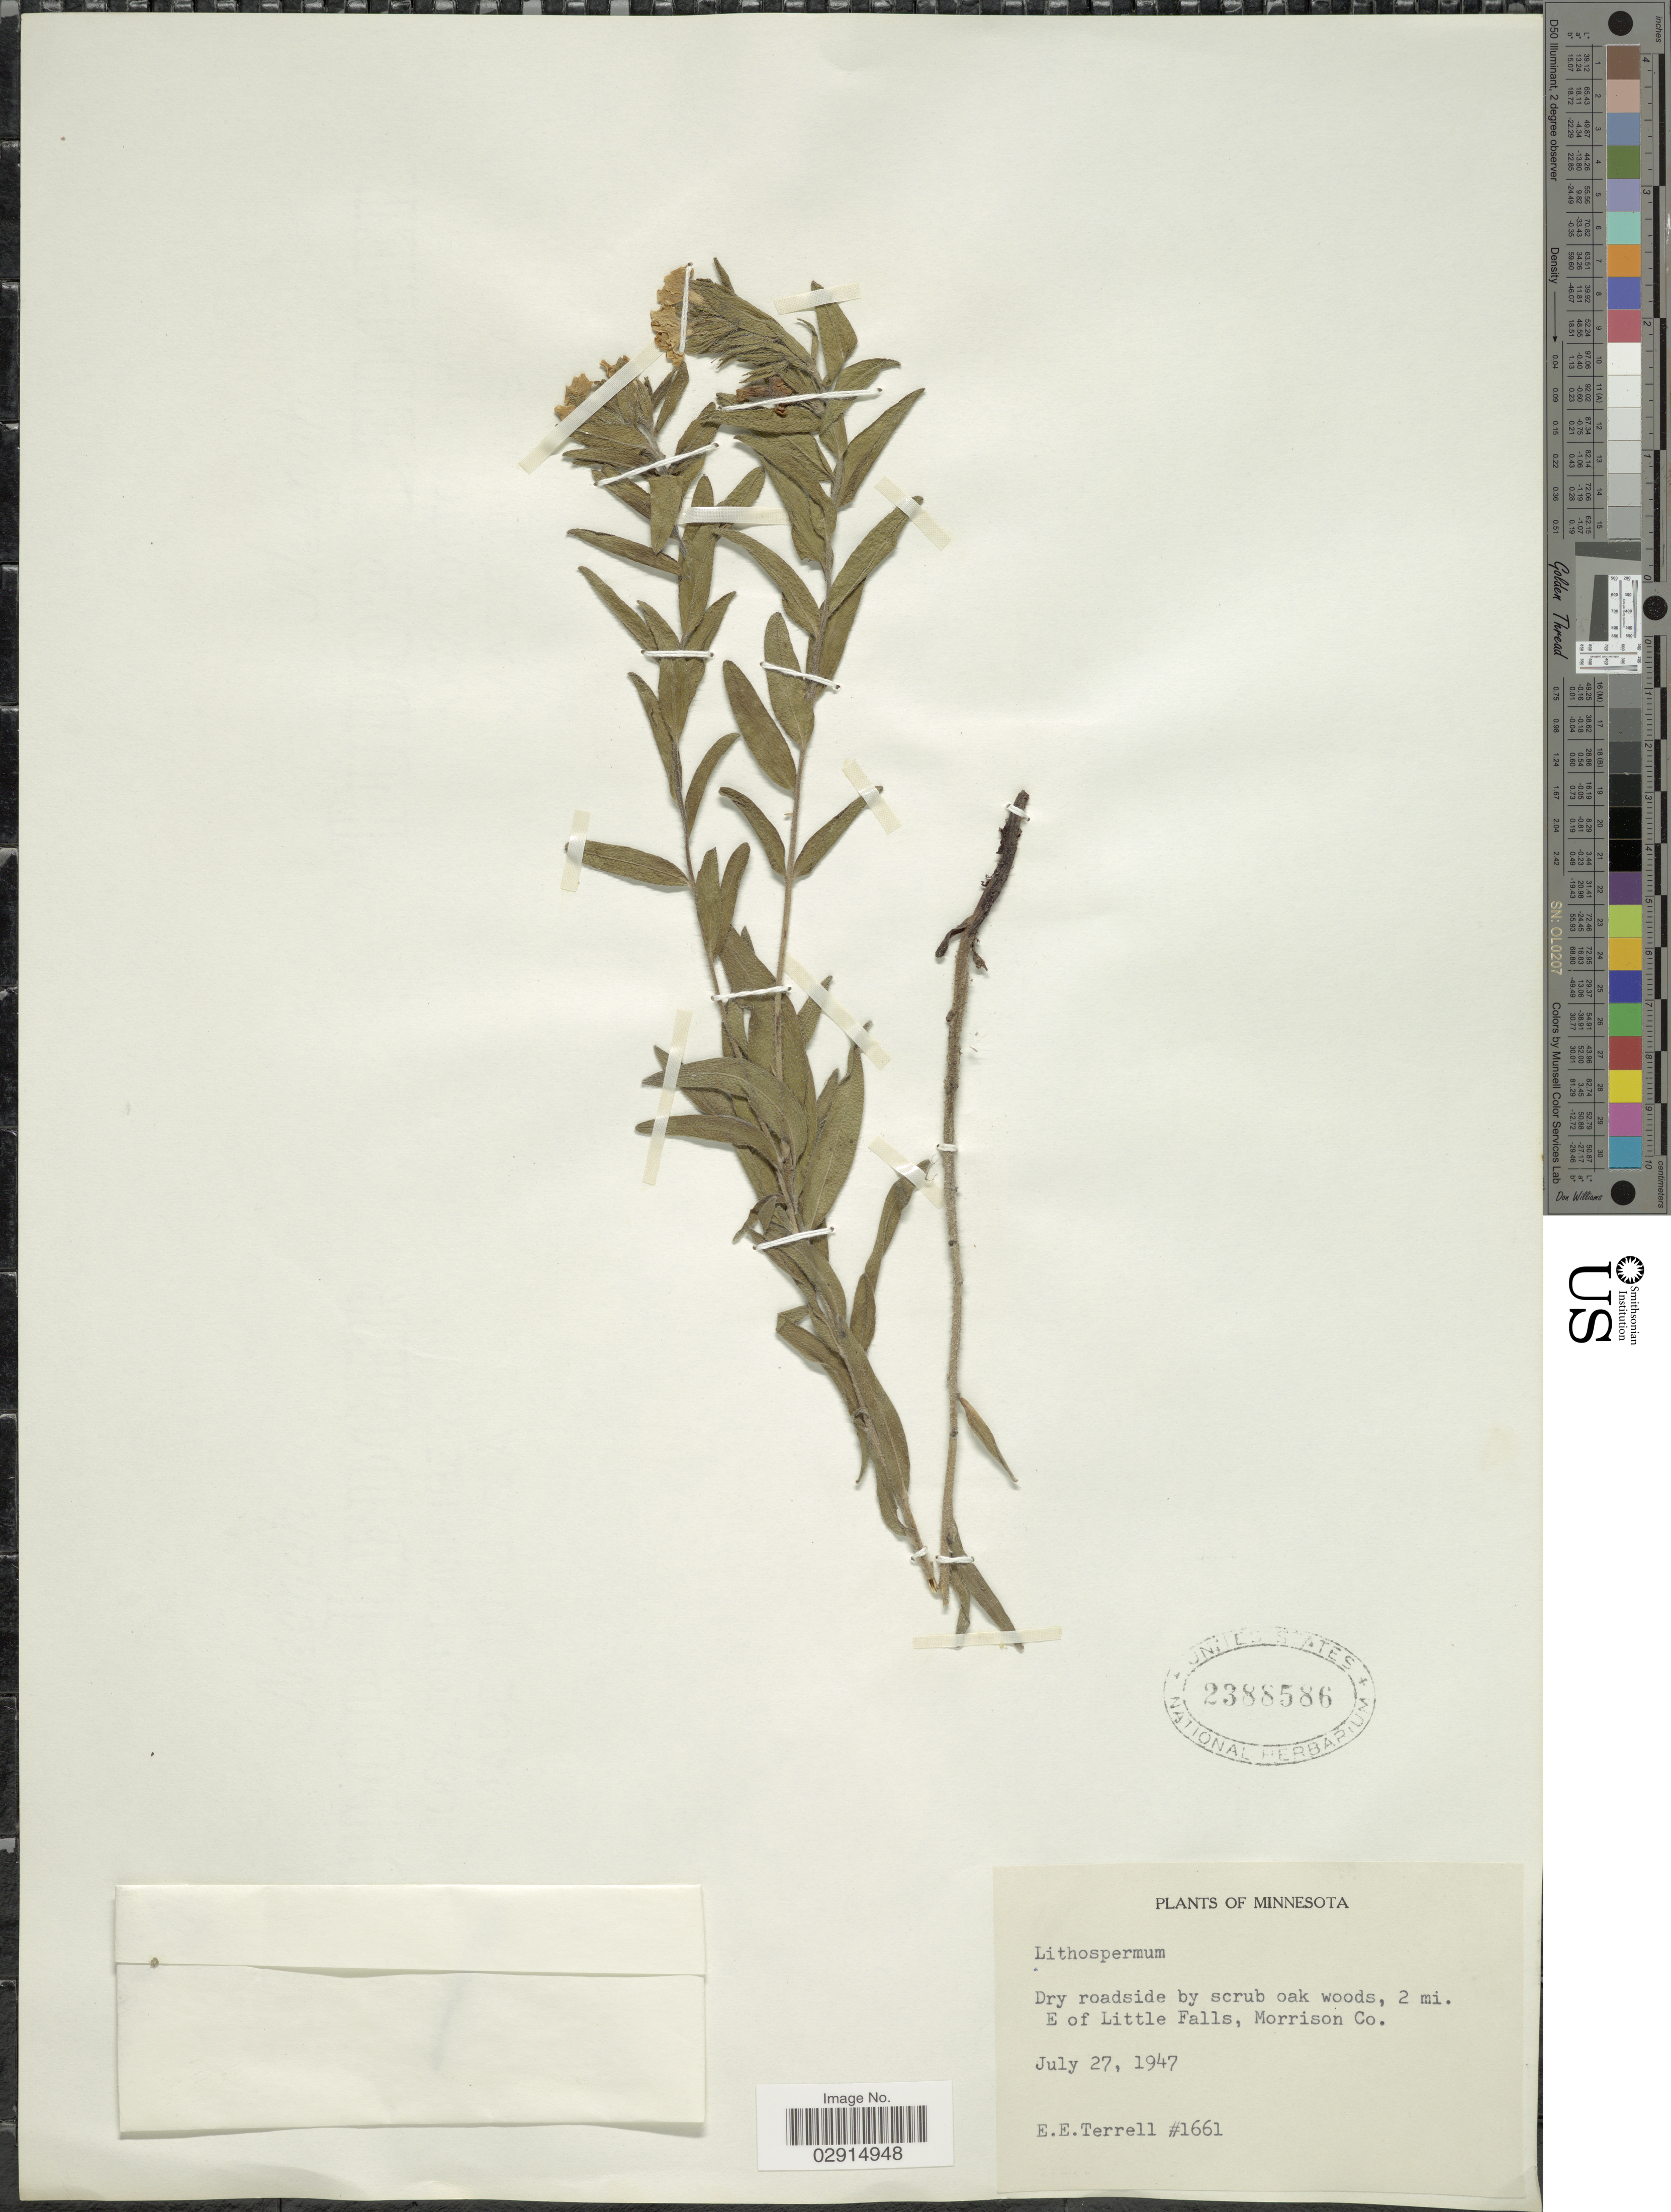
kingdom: Plantae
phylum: Tracheophyta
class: Magnoliopsida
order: Boraginales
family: Boraginaceae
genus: Lithospermum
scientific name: Lithospermum sp.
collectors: E. E. Terrell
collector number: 1661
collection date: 1947-07-27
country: United States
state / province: Minnesota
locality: Dry roadside by scrub oak woods, 2 mi. E of Little Falls, Morrison Co. Minnesota.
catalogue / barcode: US 2388586